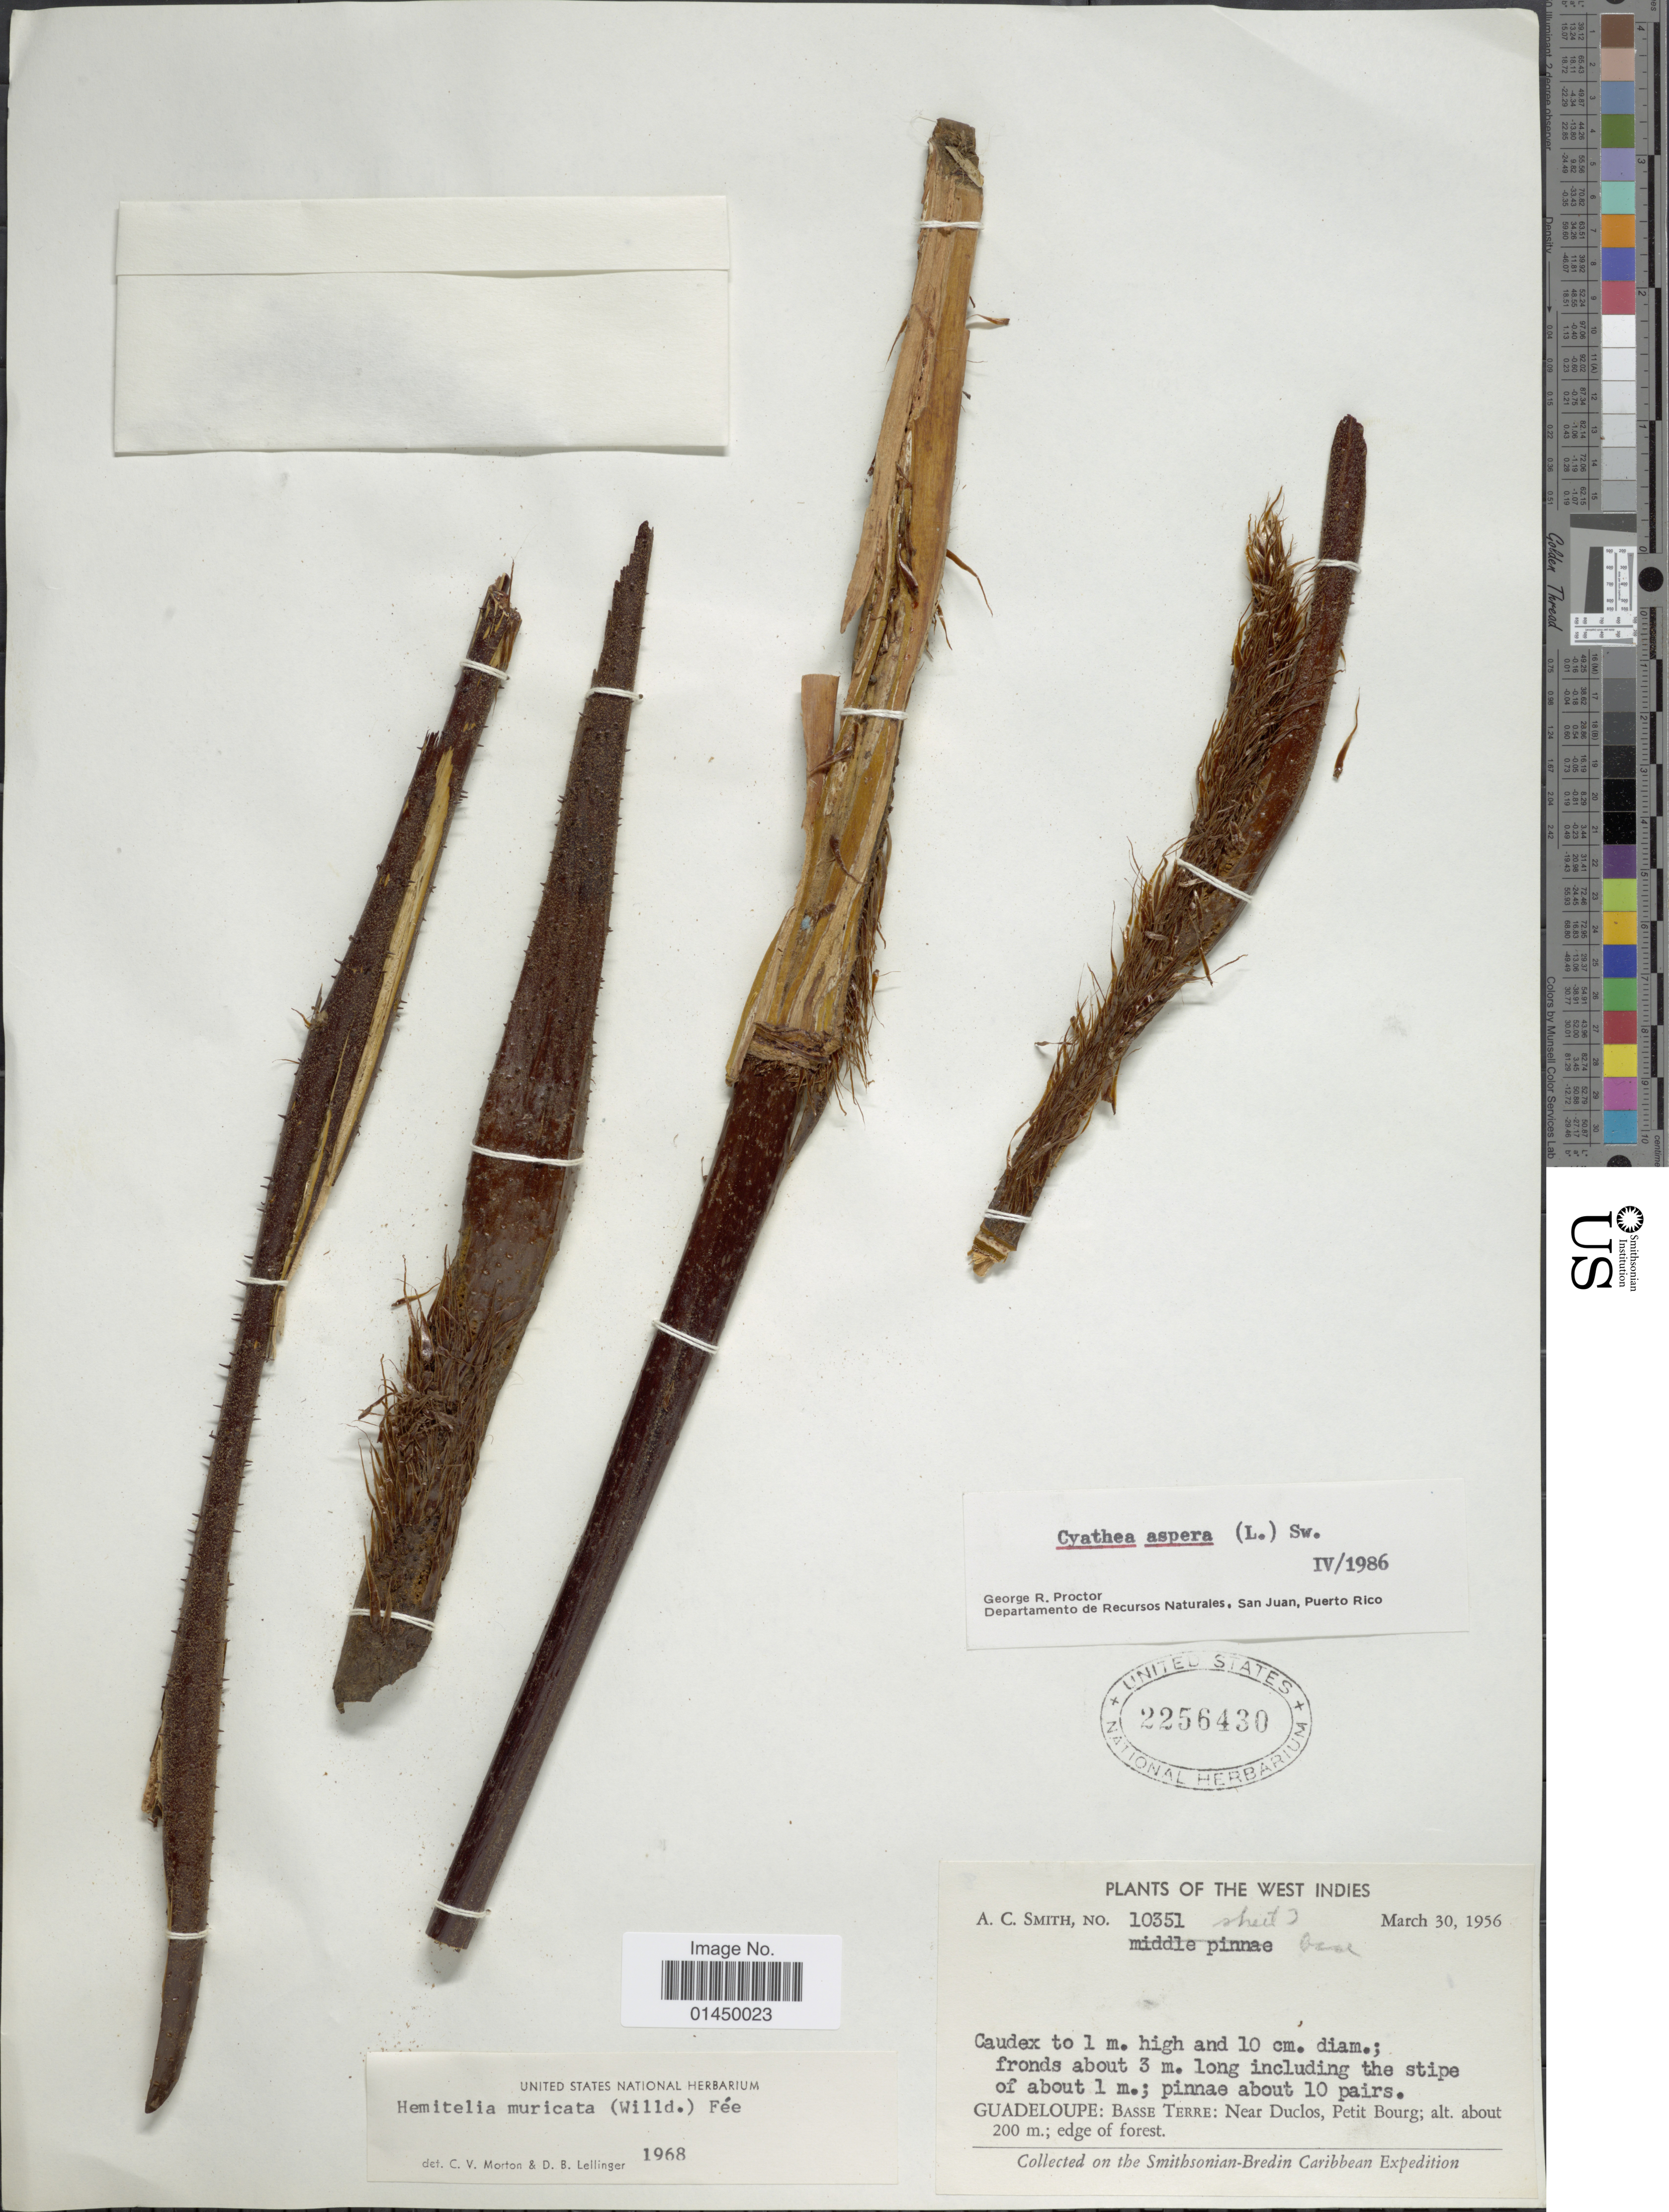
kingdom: Plantae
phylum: Tracheophyta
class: Polypodiopsida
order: Cyatheales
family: Cyatheaceae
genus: Cyathea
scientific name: Cyathea aspera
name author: (L.) Sw.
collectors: A. C. Smith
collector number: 10351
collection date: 1956-03-30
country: Guadeloupe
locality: Guadeloupe: Basse Terre: Near Duclos, Petit Bourg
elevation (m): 200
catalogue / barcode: US 2256430